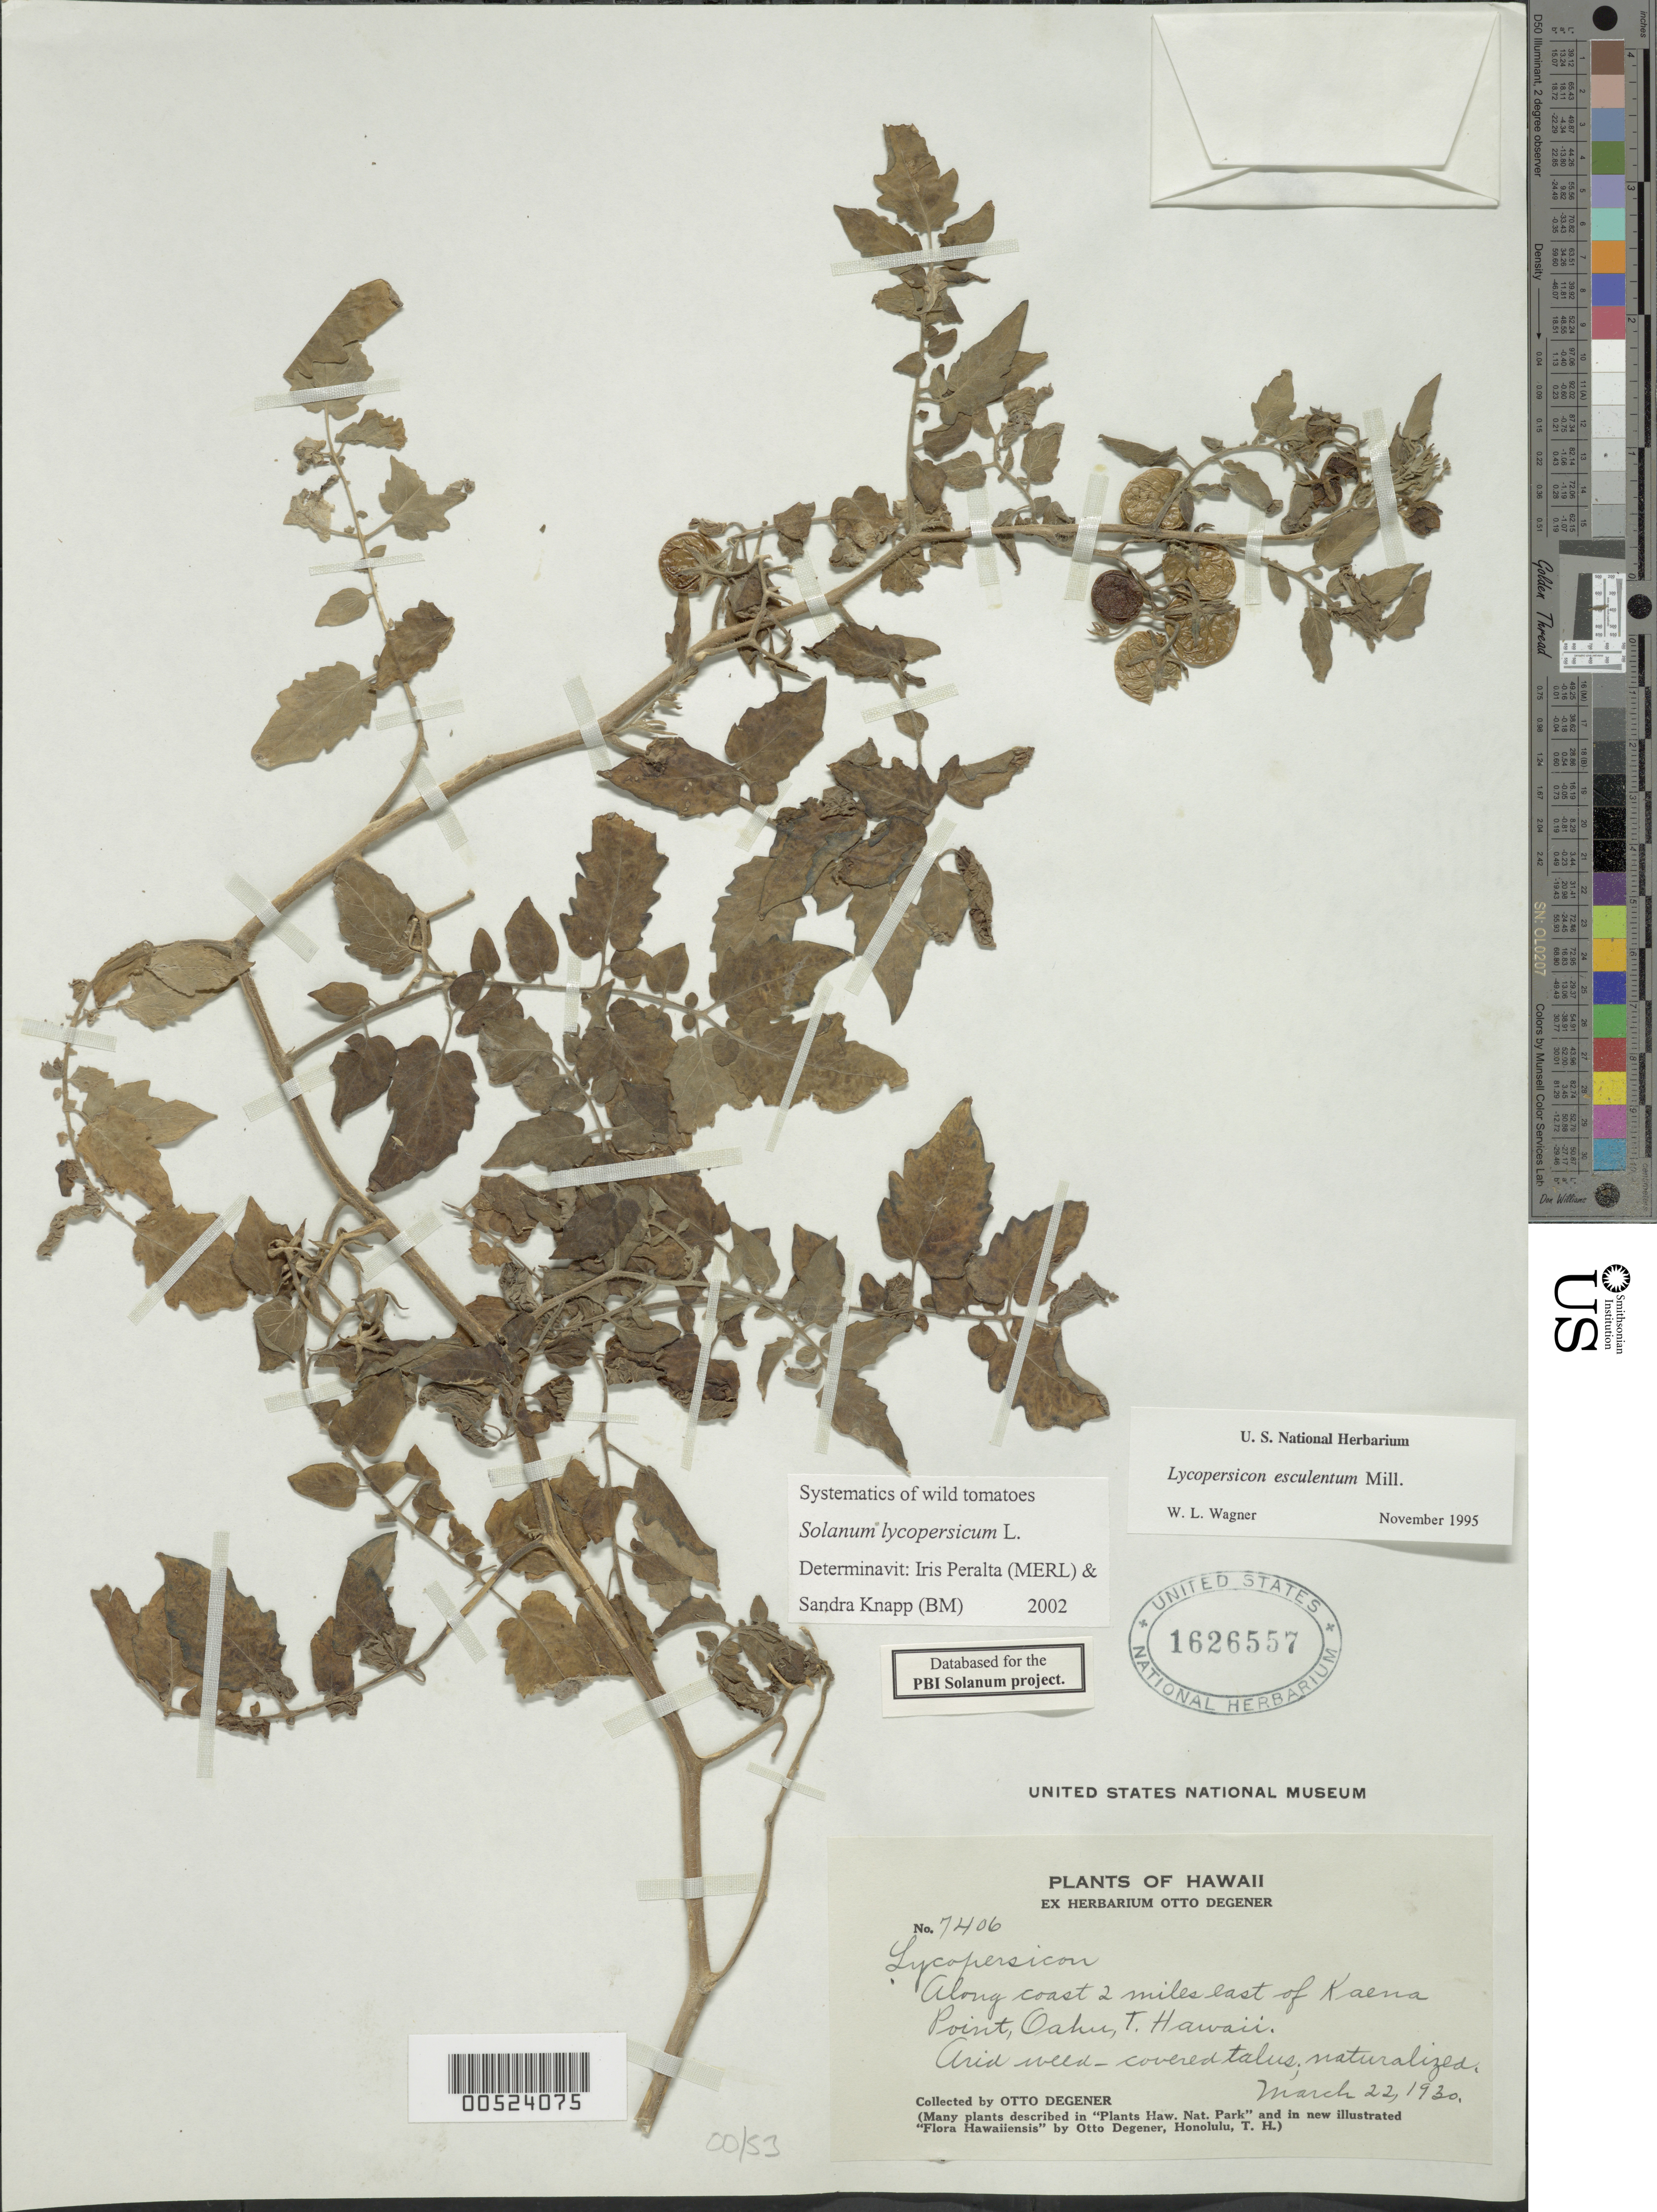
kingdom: Plantae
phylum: Tracheophyta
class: Magnoliopsida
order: Solanales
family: Solanaceae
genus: Solanum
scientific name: Solanum lycopersicum var. cerasiforme (Dunal) D.M. Spooner, G.J. Anderson & R.K. Jansen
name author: (Dunal) D.M. Spooner et al.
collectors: O. Degener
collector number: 7406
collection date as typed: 22 Mar 1930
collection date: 1930-03-22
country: United States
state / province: Hawaii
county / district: Honolulu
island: Oahu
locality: Along coast 2 mi E of Kaena Point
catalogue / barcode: US 1626557